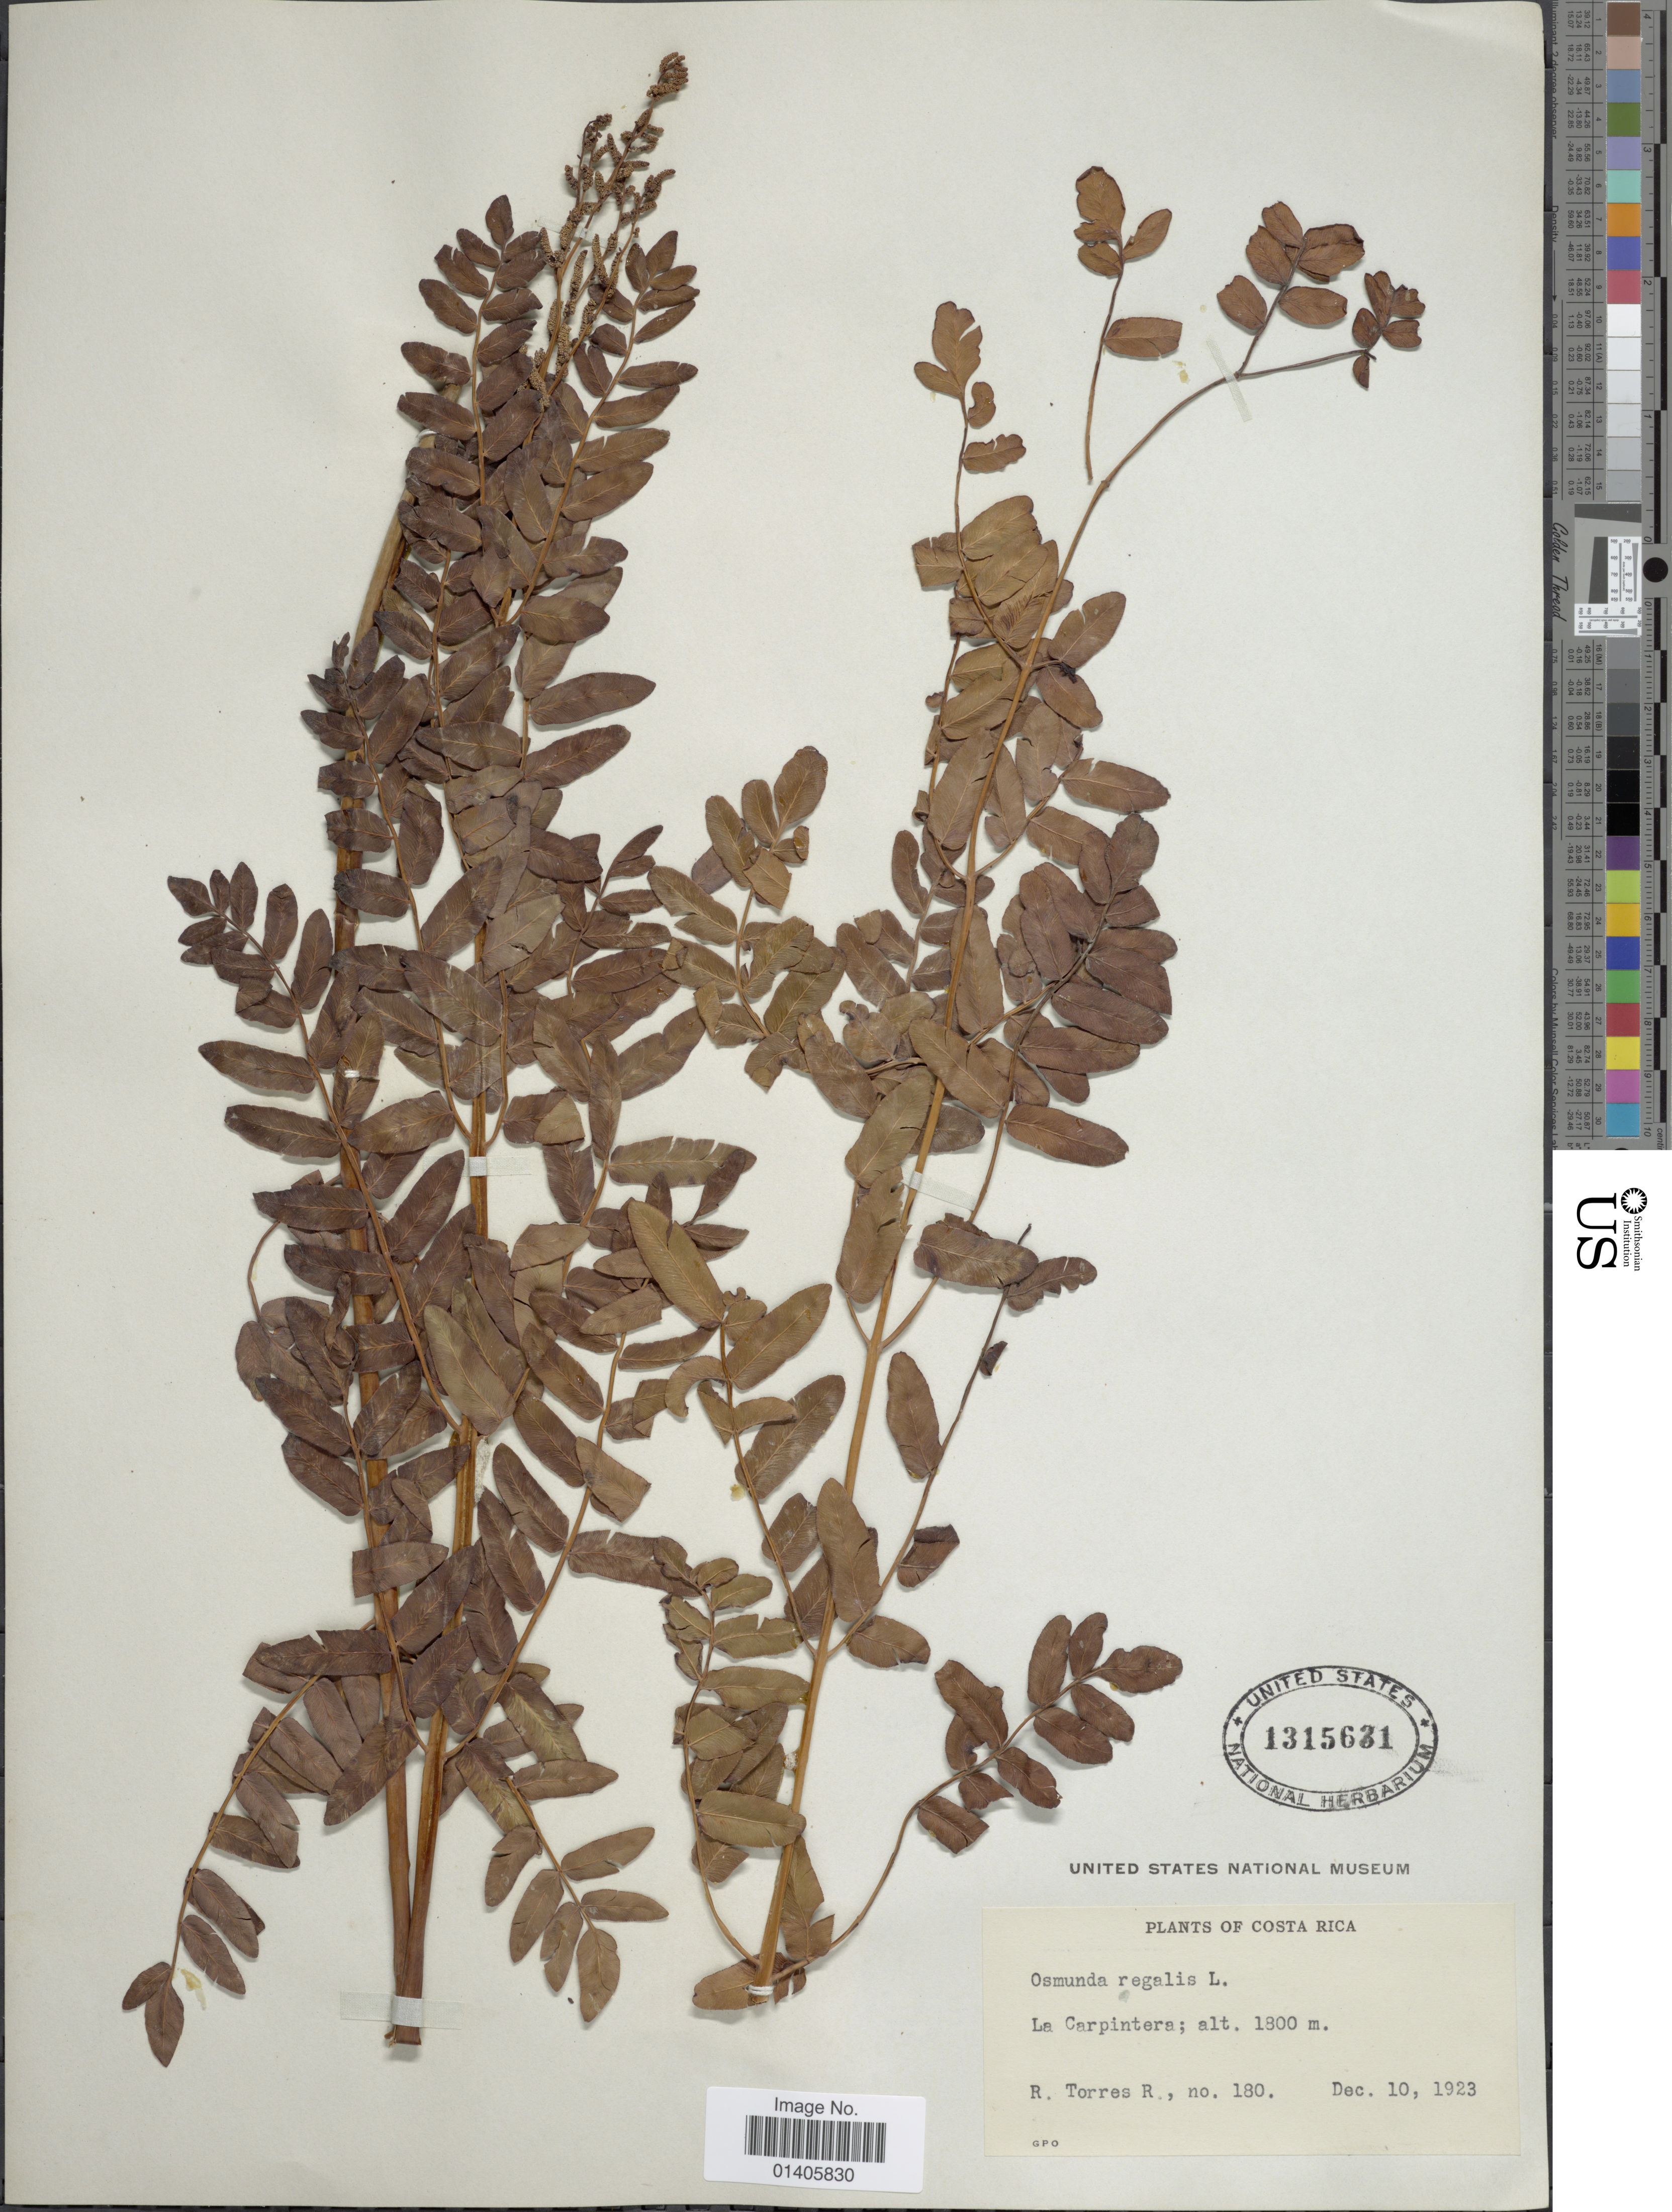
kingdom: Plantae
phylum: Tracheophyta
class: Polypodiopsida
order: Osmundales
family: Osmundaceae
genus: Osmunda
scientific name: Osmunda regalis var. palustris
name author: (Schrad.) C. Chr. ex Angely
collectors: R. Torres R.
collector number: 180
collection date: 1923-12-10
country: Costa Rica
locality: La Carpintera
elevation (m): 1800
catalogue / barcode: US 1315631